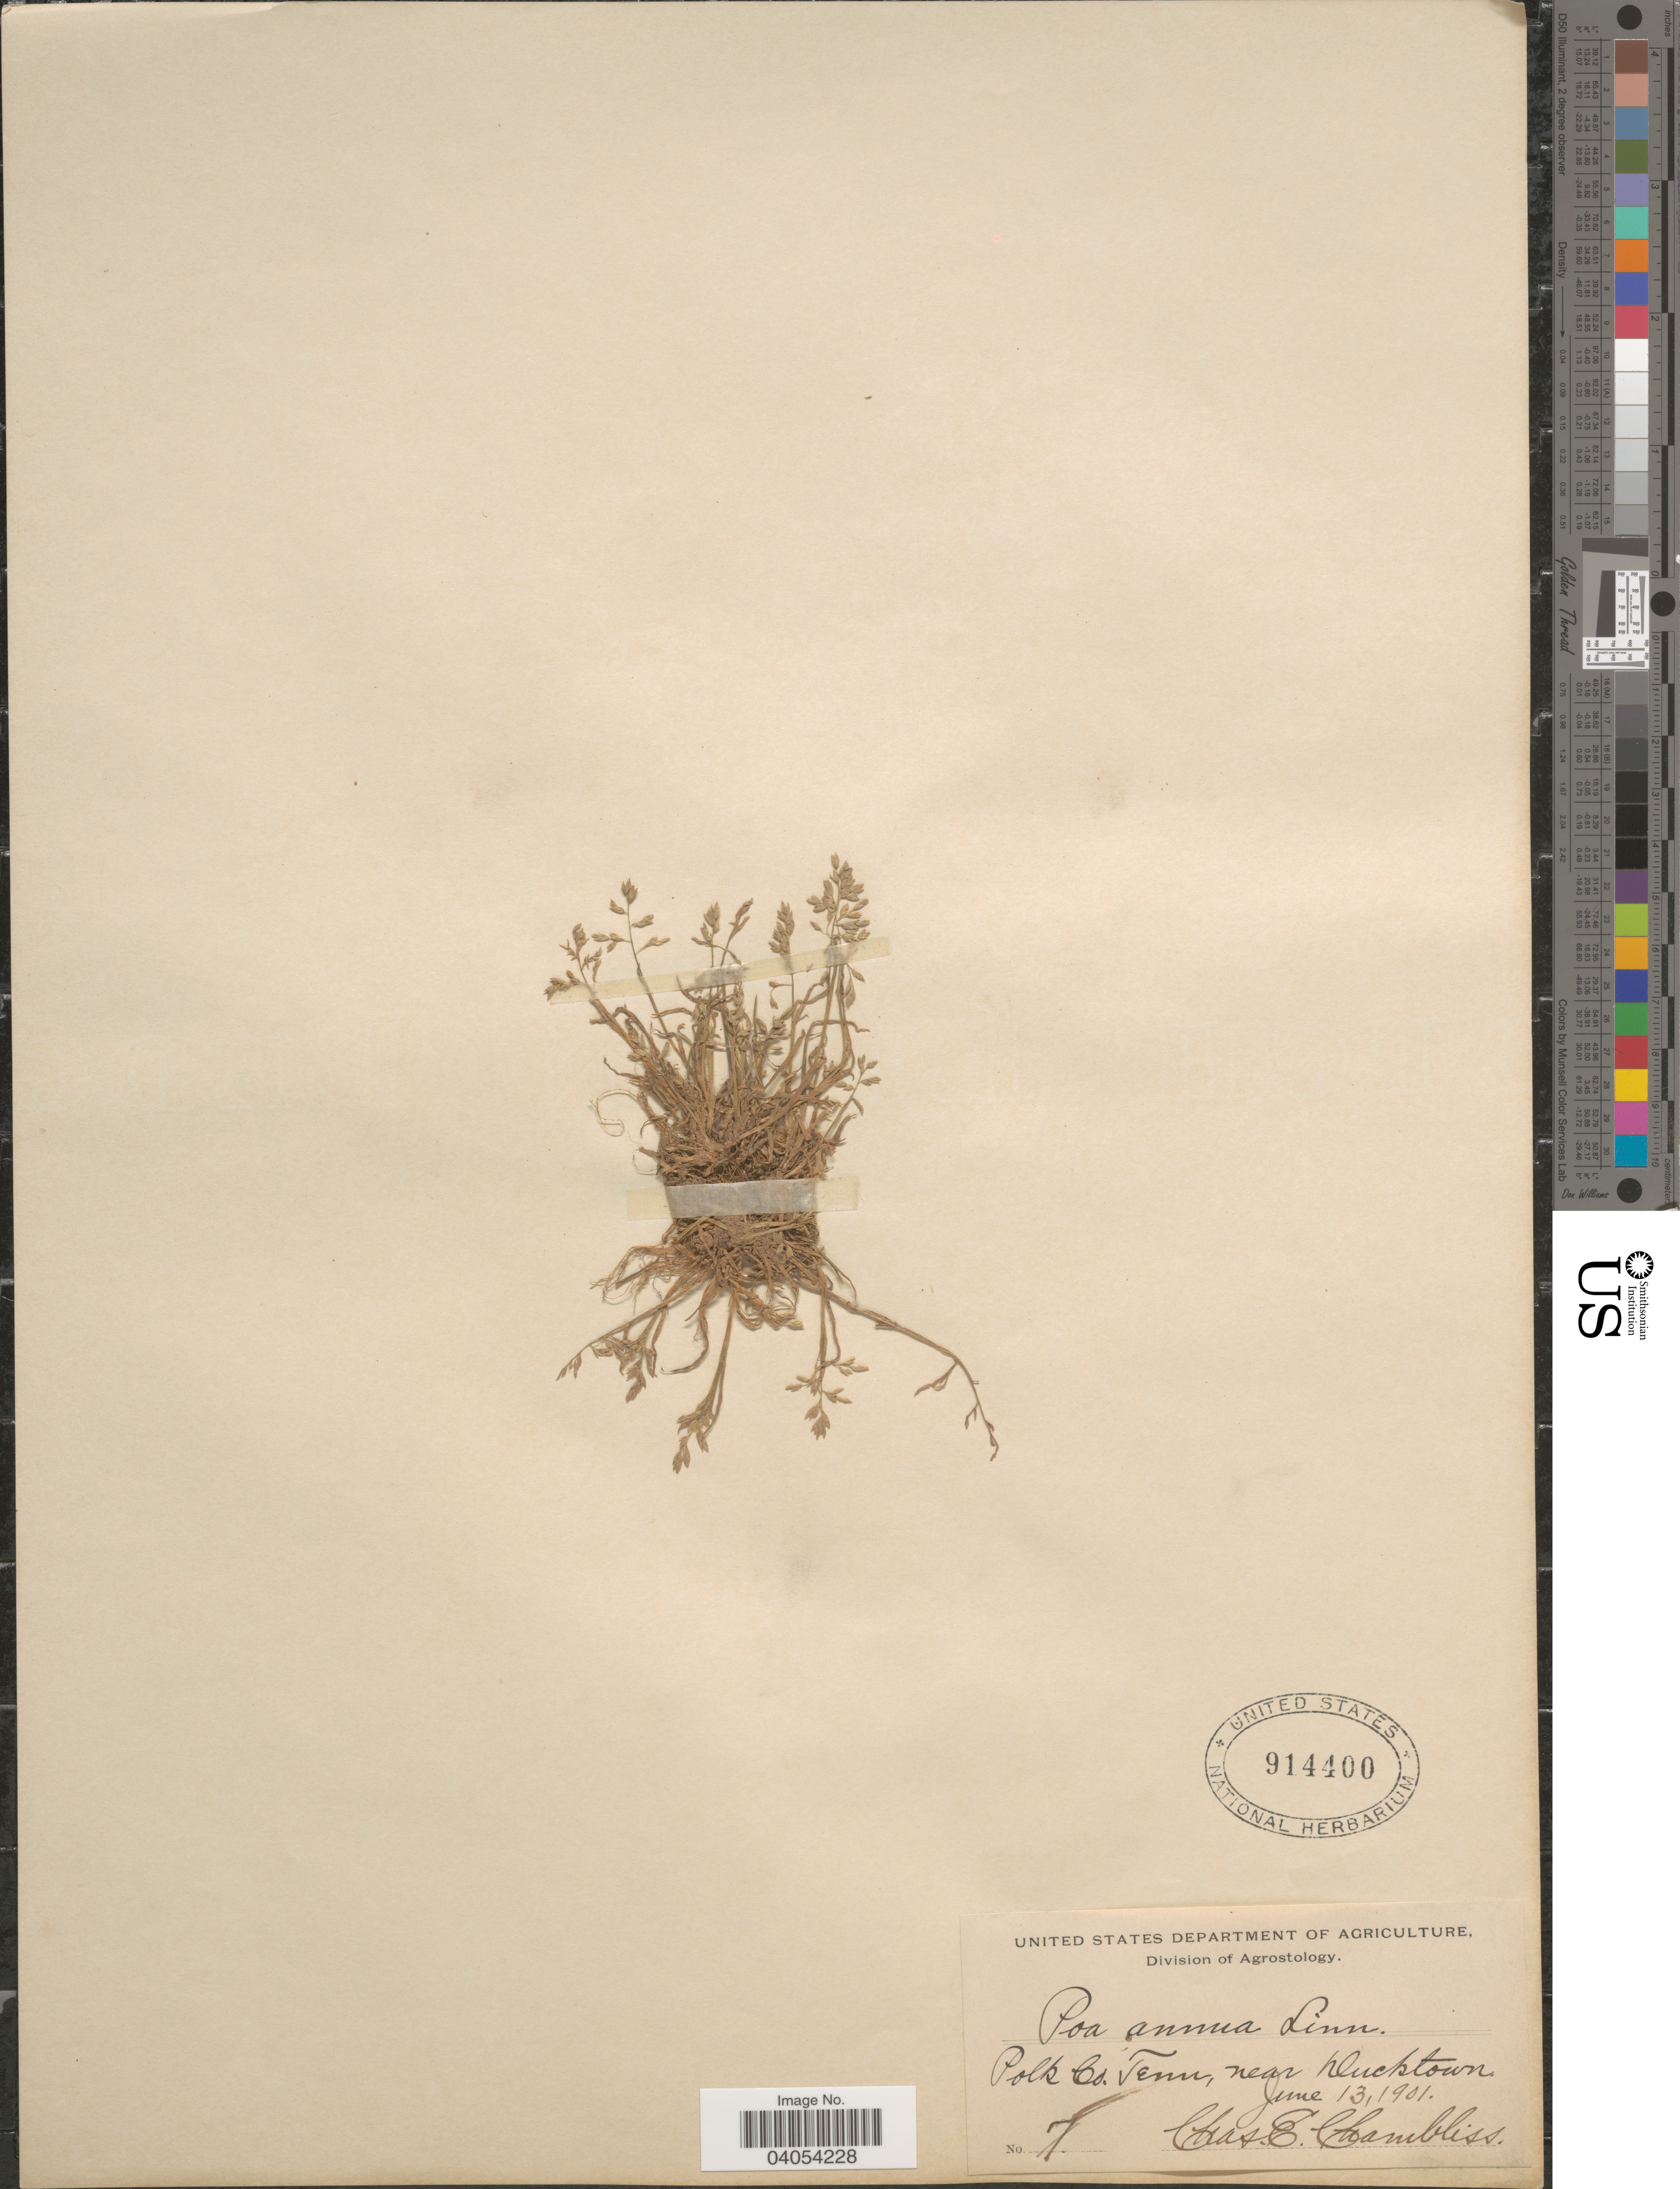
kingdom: Plantae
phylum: Tracheophyta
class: Liliopsida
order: Poales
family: Poaceae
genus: Poa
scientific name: Poa annua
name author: L.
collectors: C. Chambliss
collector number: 7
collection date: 1901-06-13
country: United States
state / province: Tennessee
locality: Polk Co. Tenn, near Ducktown.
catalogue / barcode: US 914400